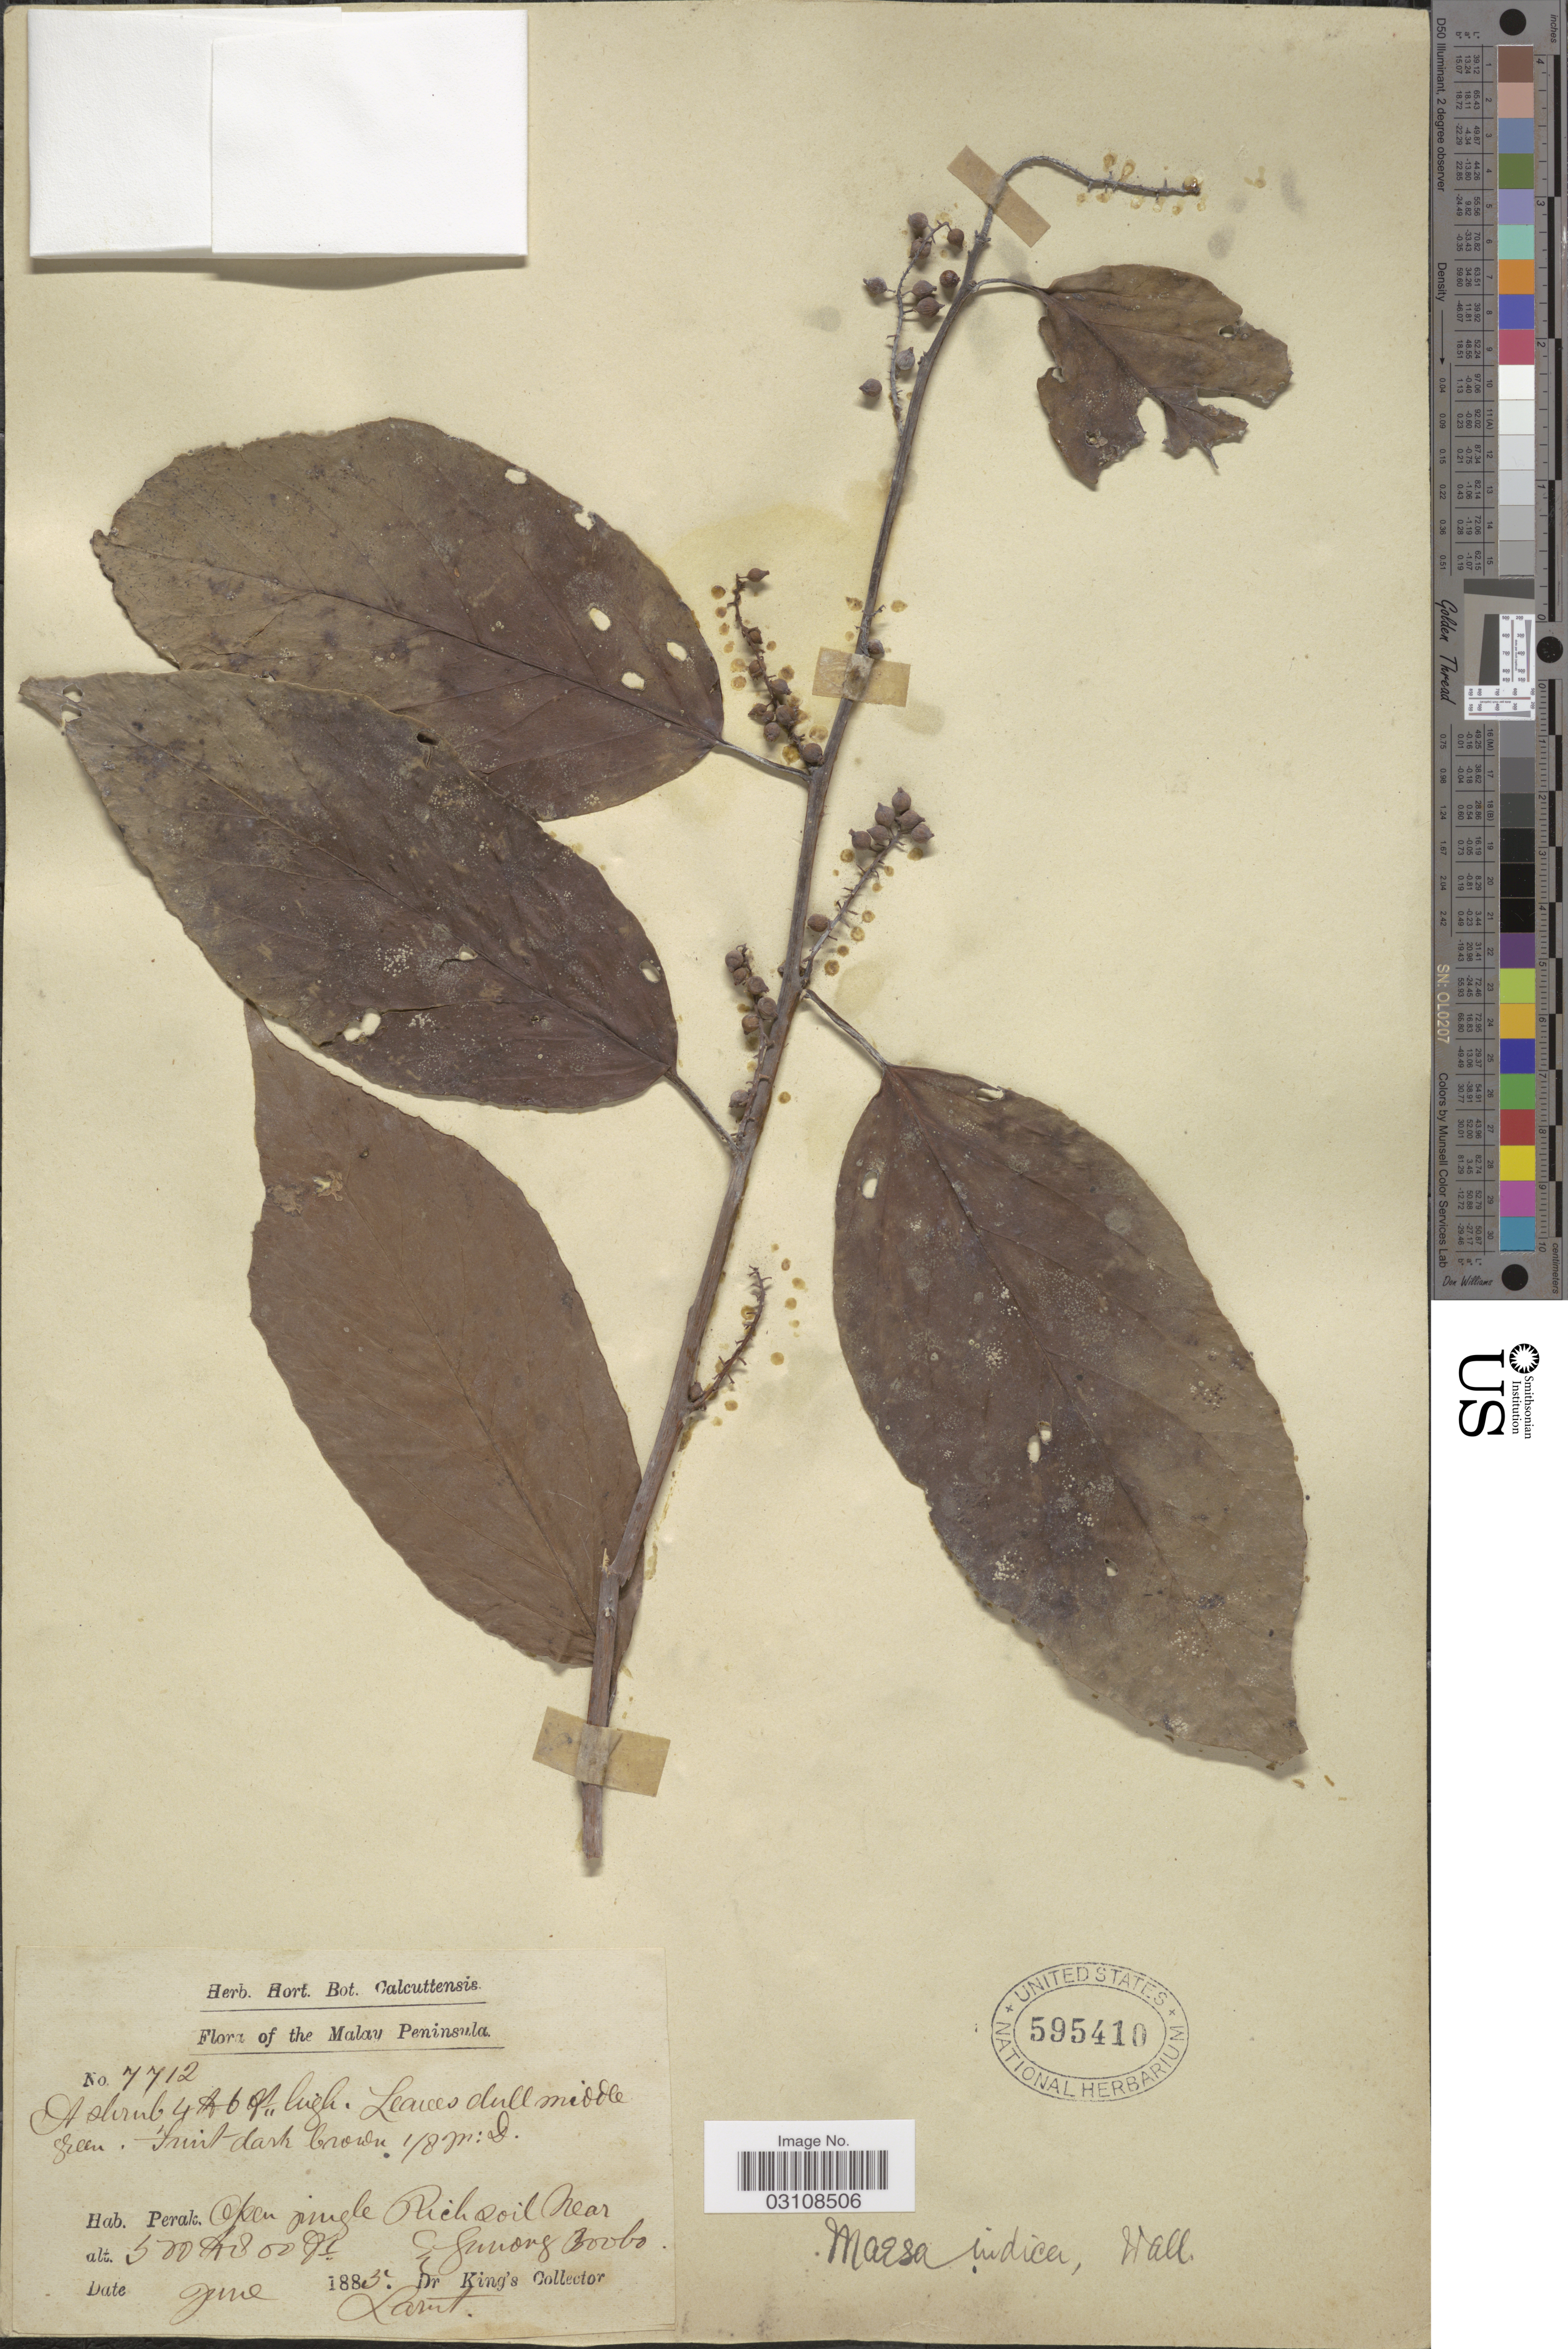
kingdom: Plantae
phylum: Tracheophyta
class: Magnoliopsida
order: Ericales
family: Primulaceae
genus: Maesa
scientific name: Maesa indica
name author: (Roxb.) A. DC.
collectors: Dr. King's collector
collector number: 7712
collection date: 1885-06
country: Malaysia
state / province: Perak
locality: Malay Peninsula. Open jungle Rich soil near Gunong Boobo.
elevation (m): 152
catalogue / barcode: US 595410